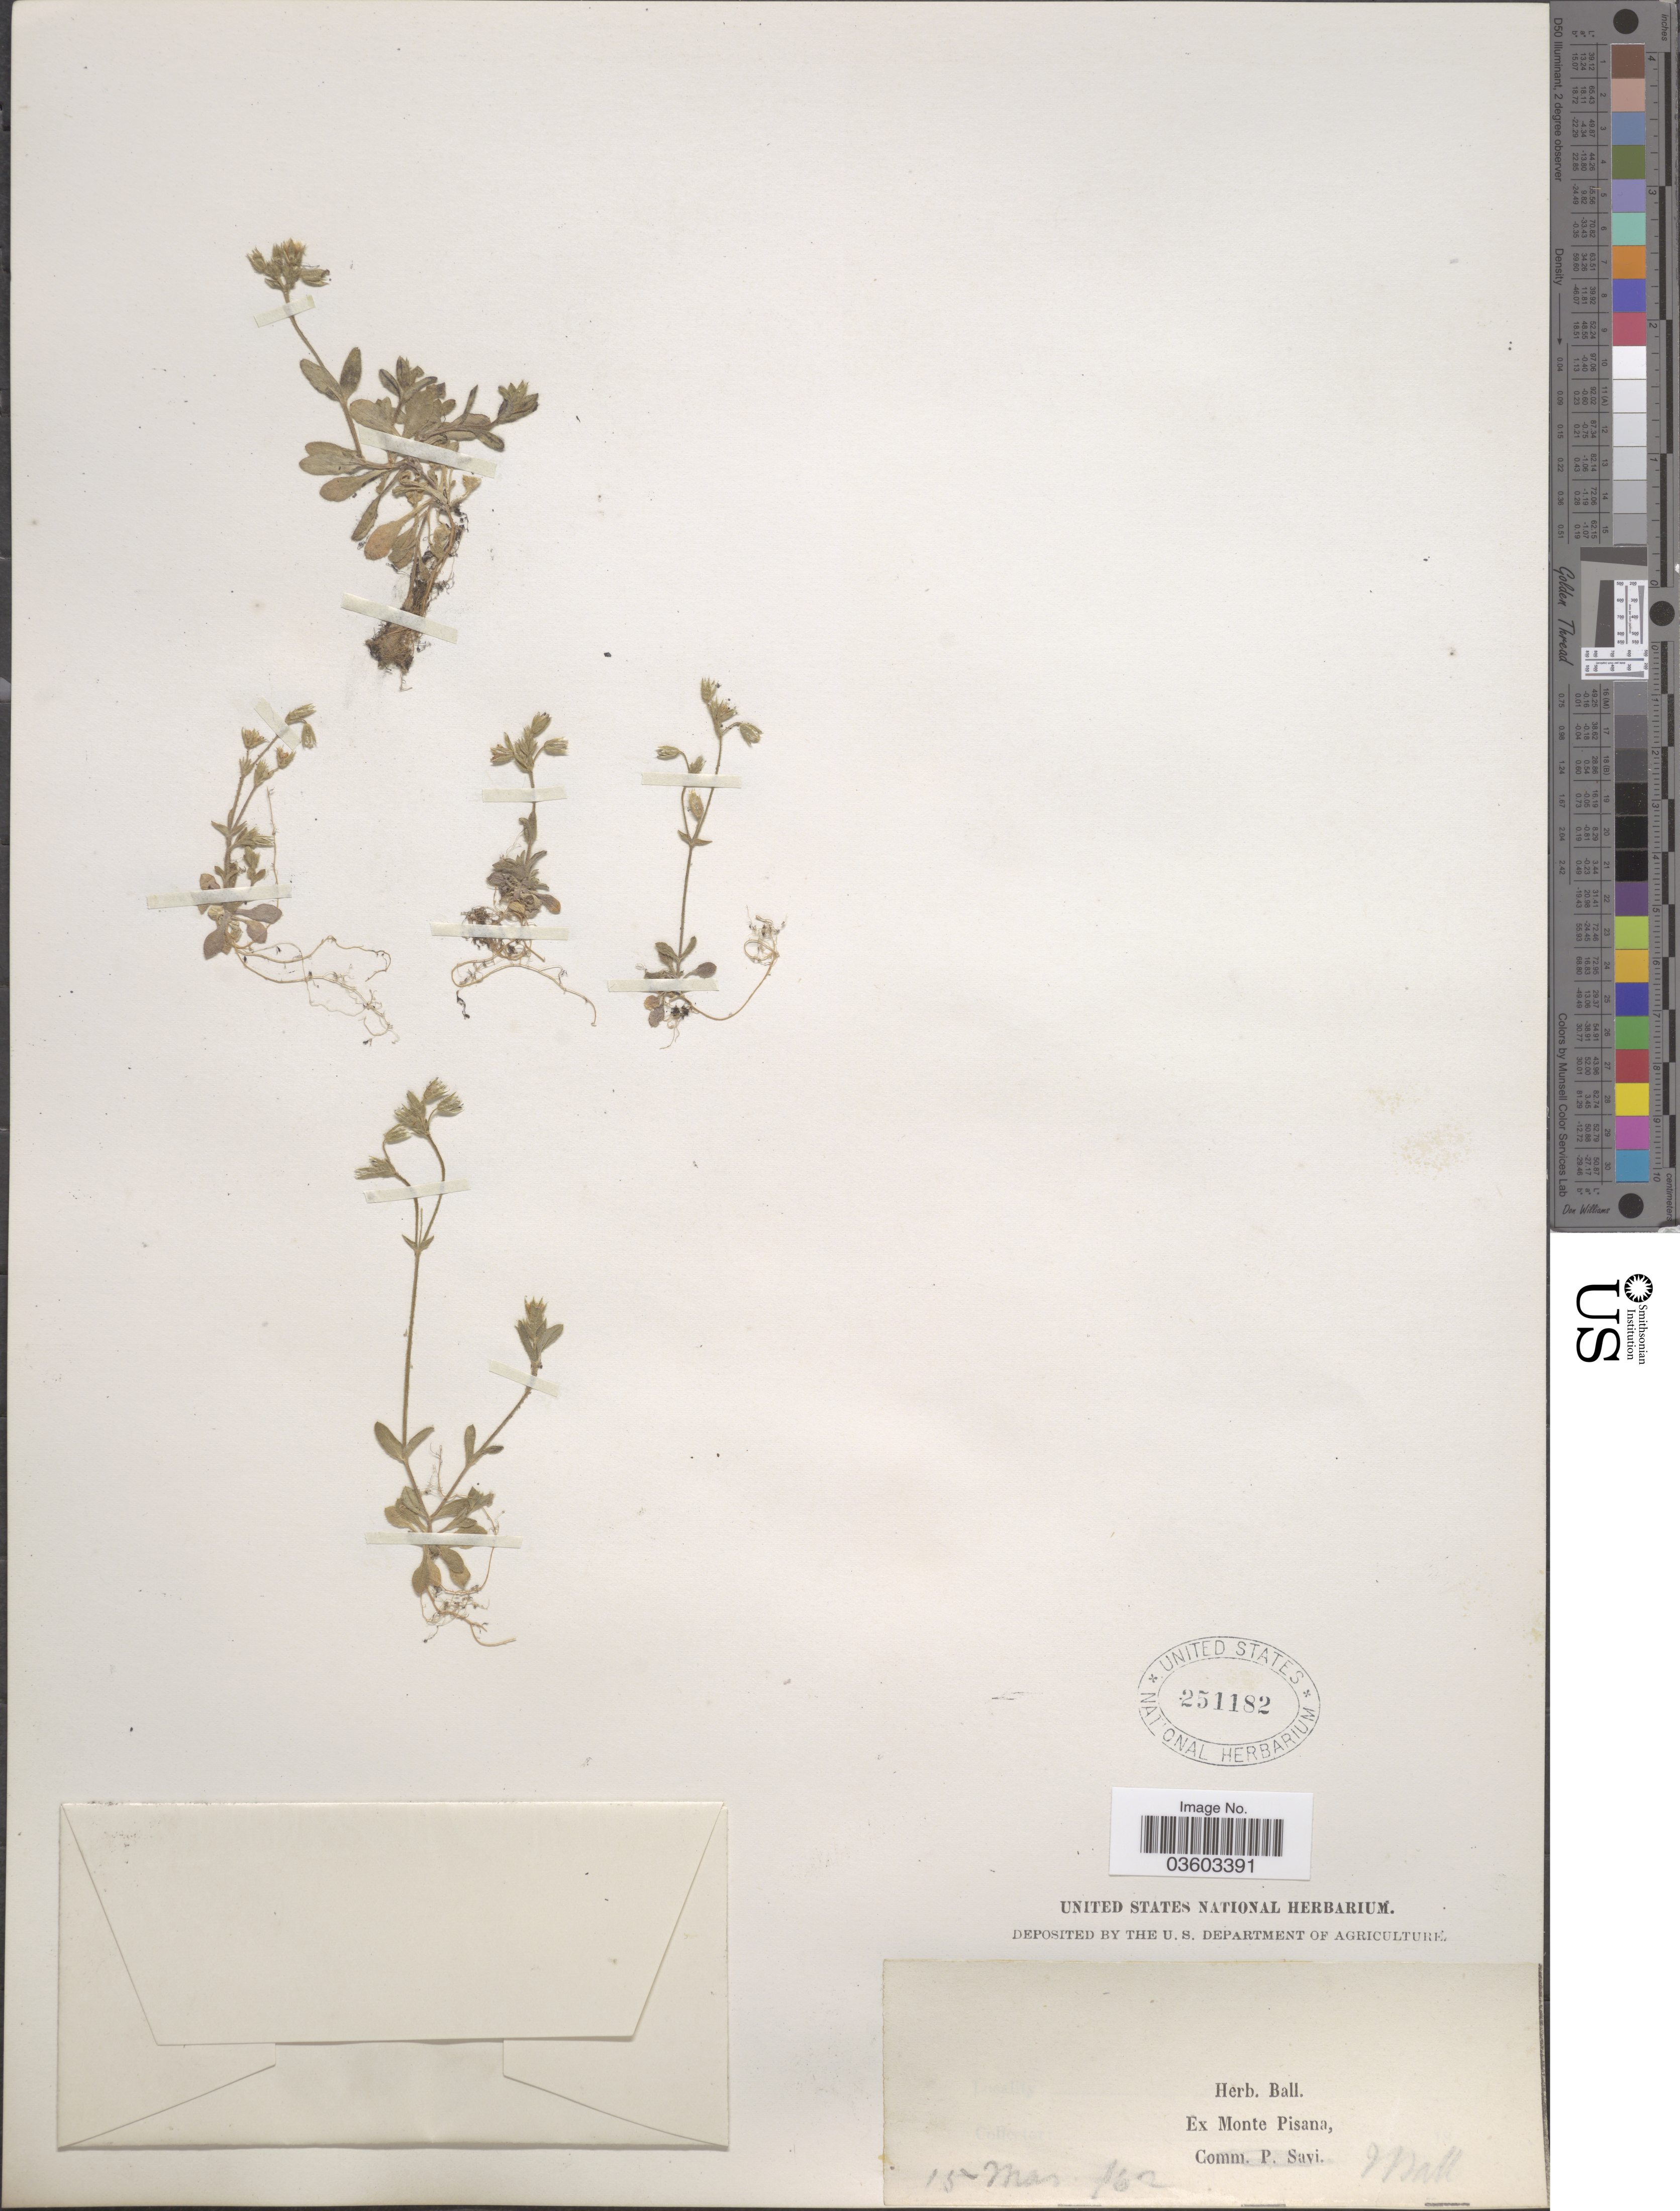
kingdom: Plantae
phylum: Tracheophyta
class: Magnoliopsida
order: Caryophyllales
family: Caryophyllaceae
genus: Cerastium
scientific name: Cerastium sp.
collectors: J. Ball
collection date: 1862-03-15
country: Italy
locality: Ex monte Pisana.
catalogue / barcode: US 251182